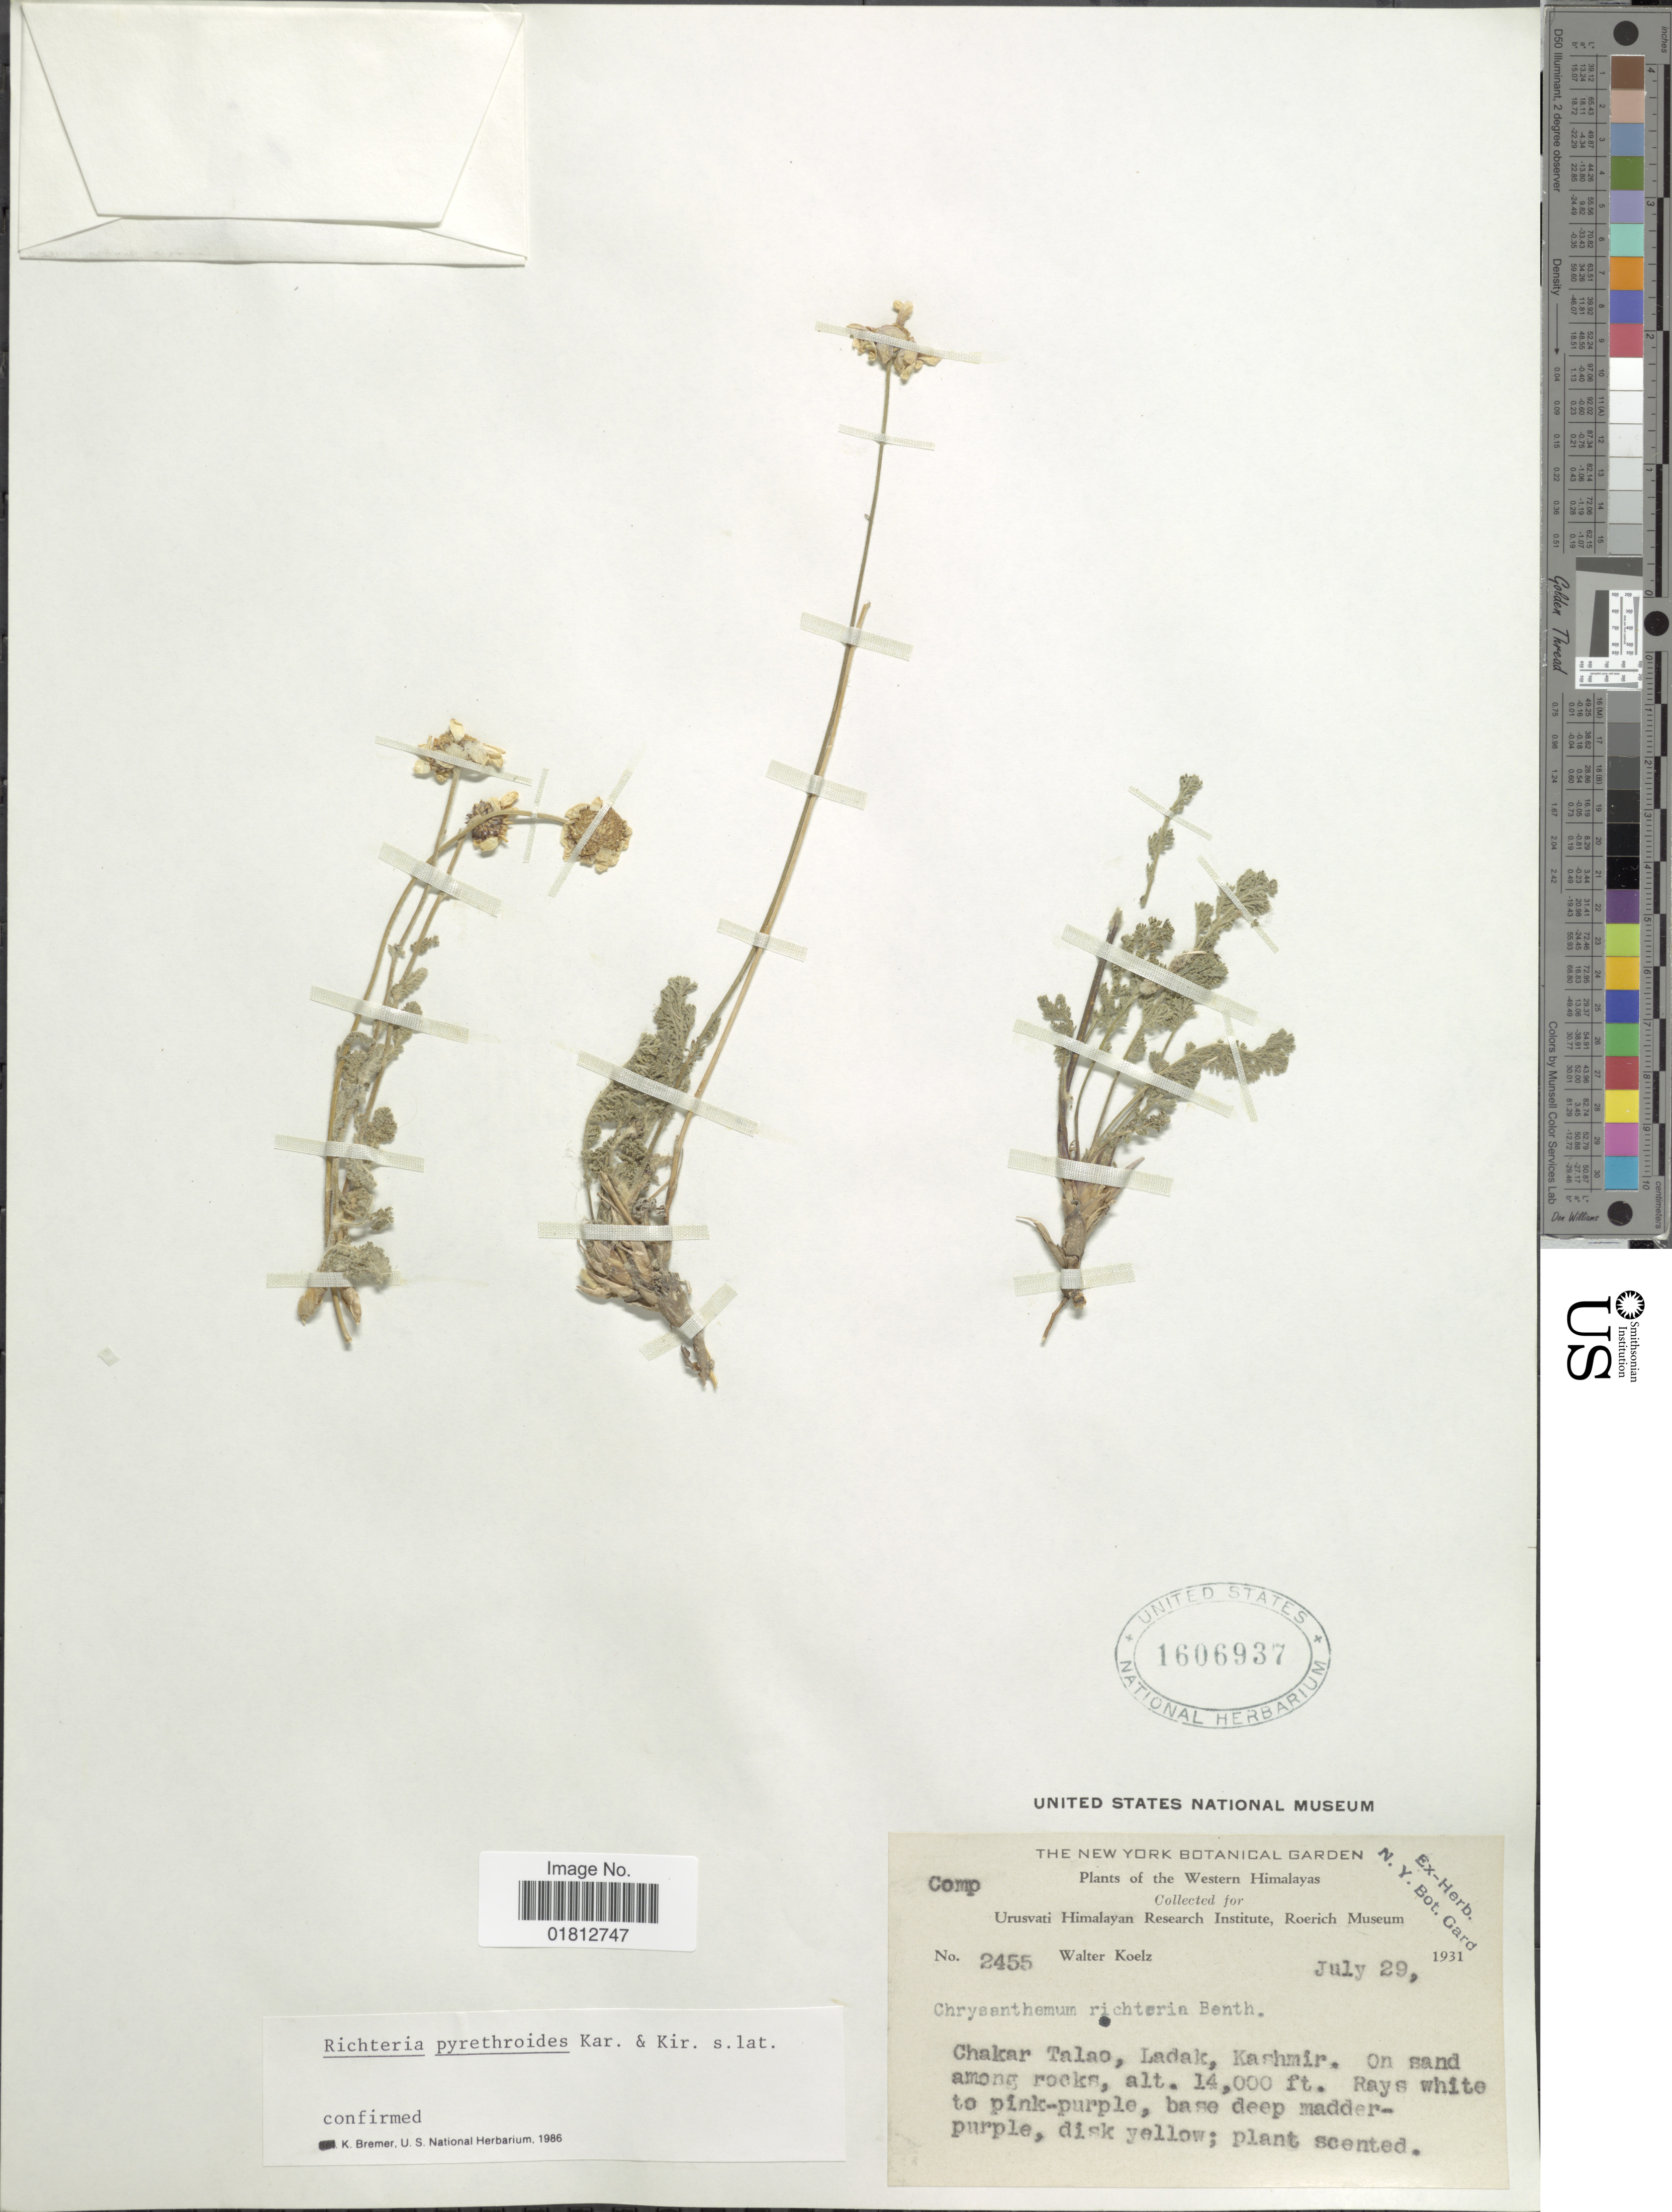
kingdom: Plantae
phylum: Tracheophyta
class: Magnoliopsida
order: Asterales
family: Asteraceae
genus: Richteria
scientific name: Richteria pyrethroides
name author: Kar. & Kir.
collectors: W. N. Koelz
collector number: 2455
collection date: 1931-07-29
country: India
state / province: Ladakh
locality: Western Himalayas, Chakar Talao, Ladak, Kashmir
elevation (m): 4267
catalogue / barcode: US 1606937